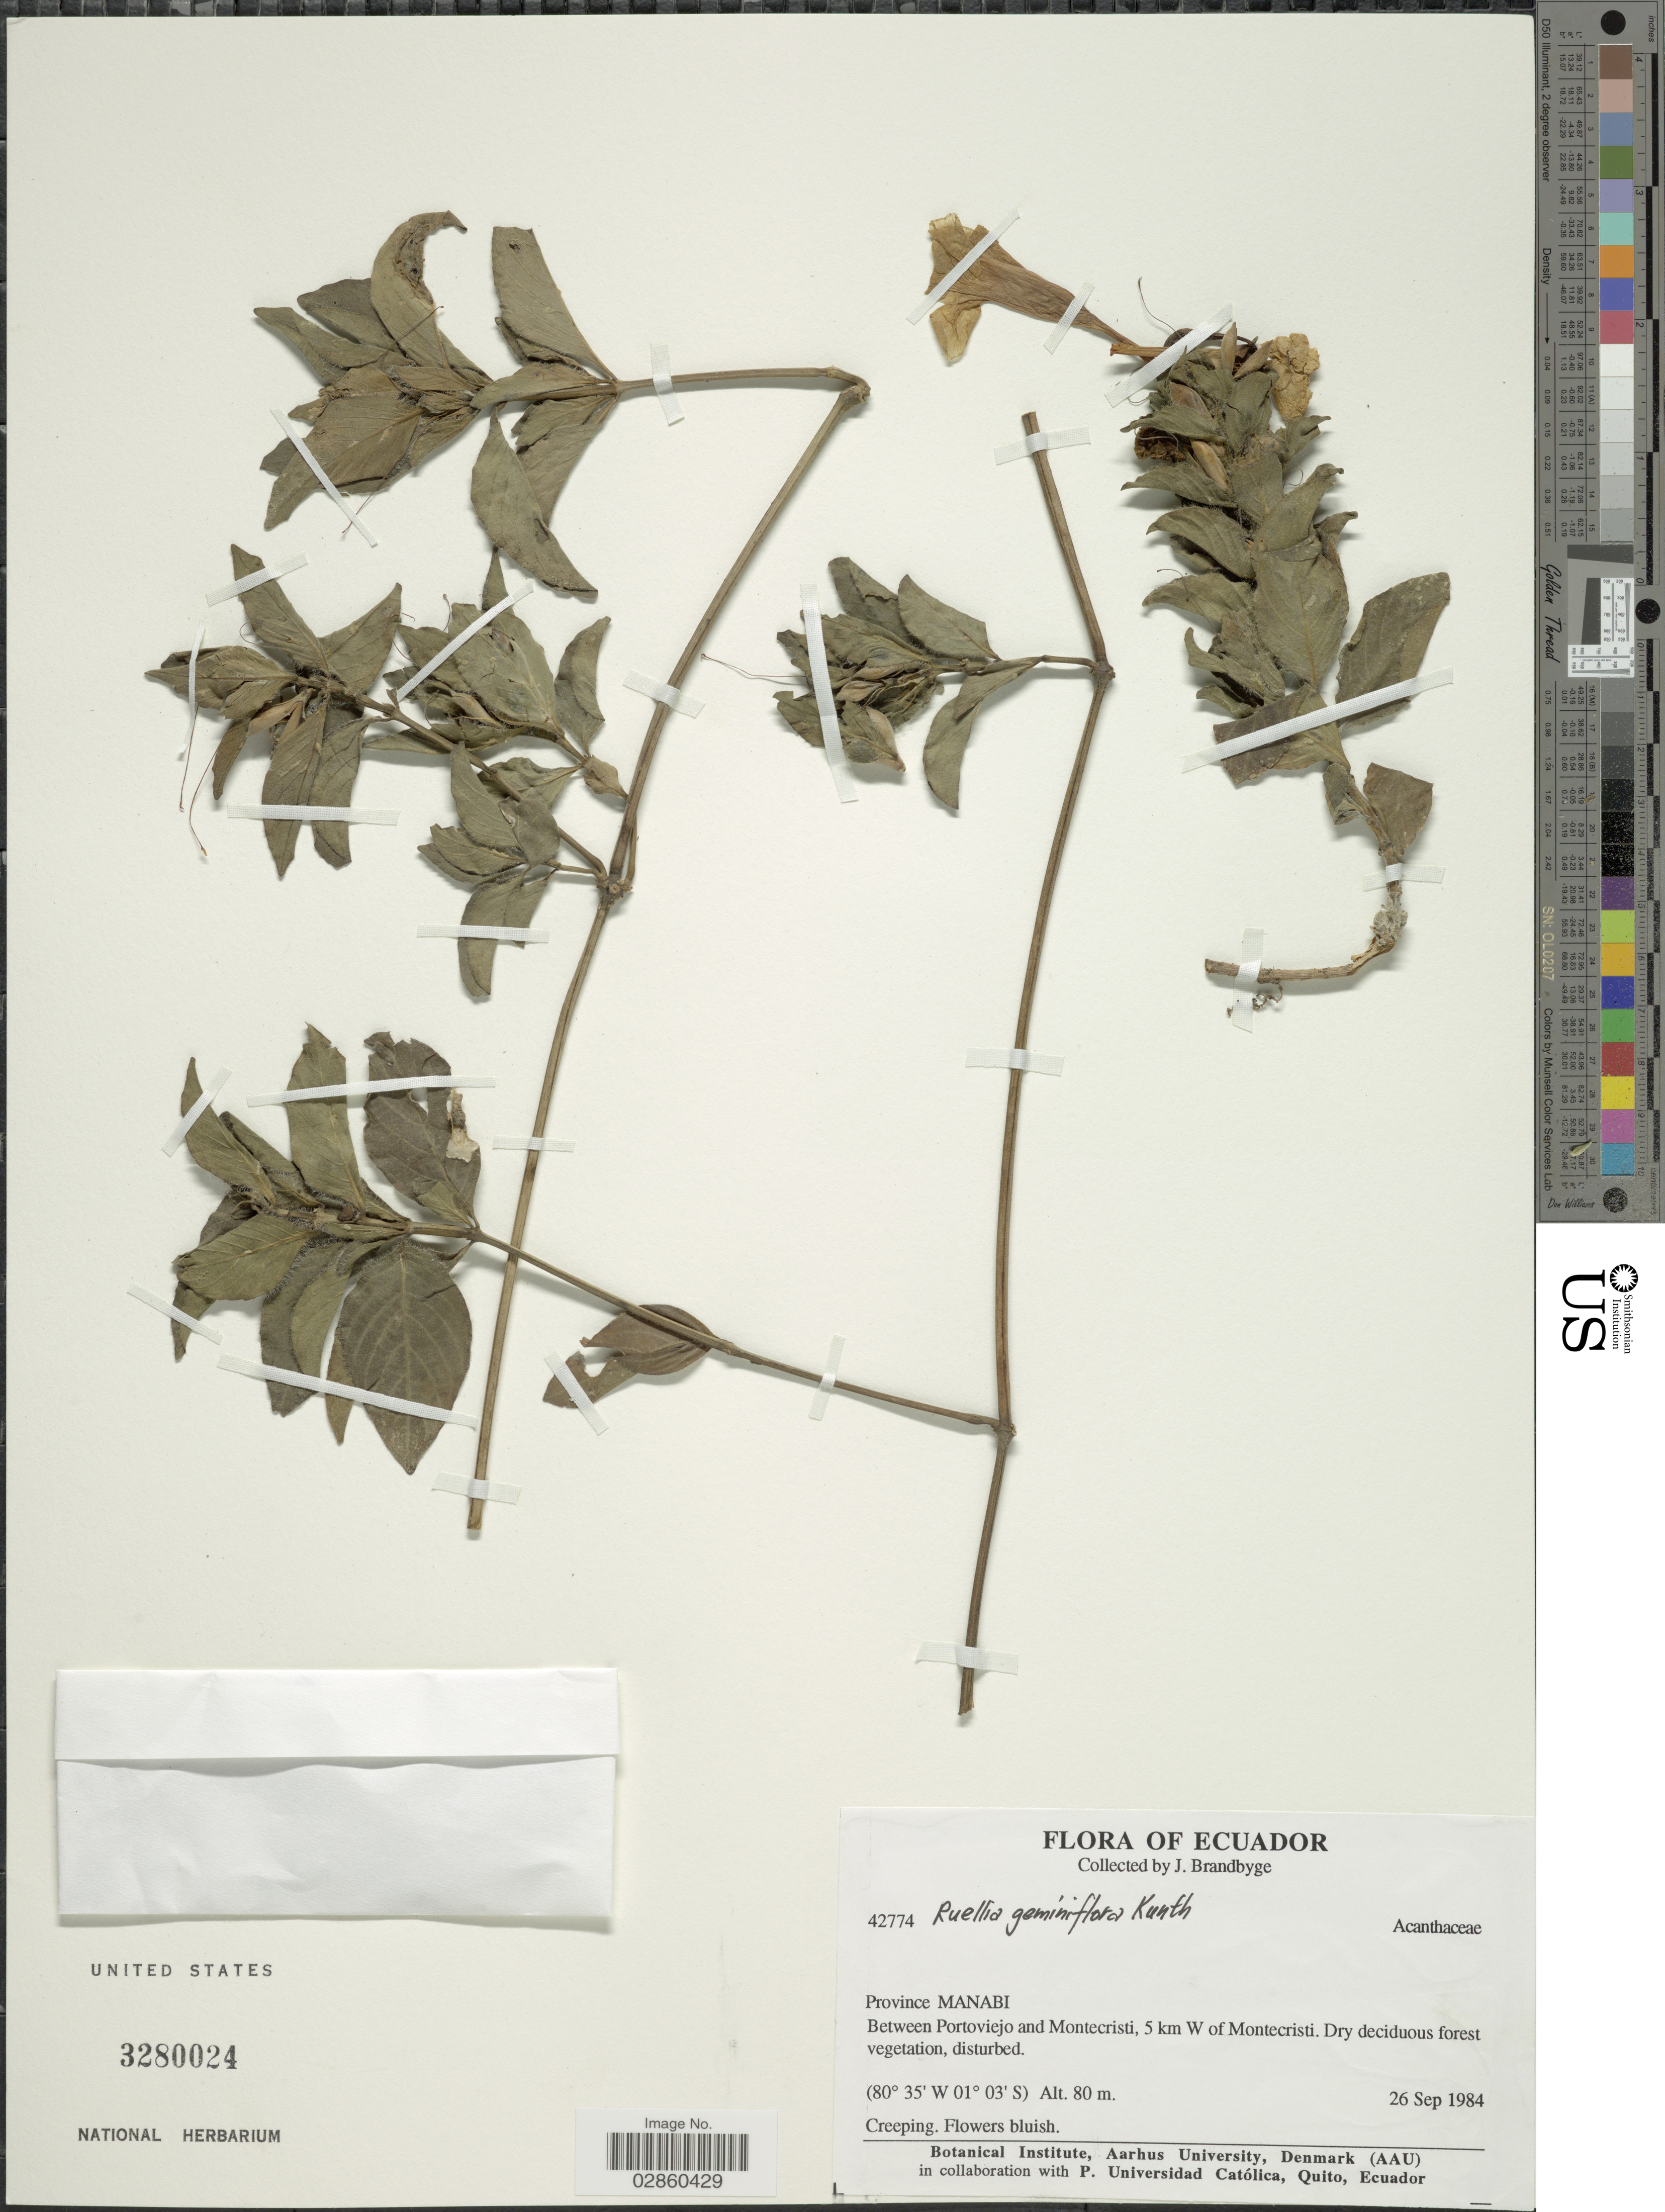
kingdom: Plantae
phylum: Tracheophyta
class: Magnoliopsida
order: Lamiales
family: Acanthaceae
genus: Ruellia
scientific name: Ruellia geminiflora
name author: Kunth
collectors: J. Brandbyge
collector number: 42774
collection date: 1984-09-26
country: Ecuador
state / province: Manabí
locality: Between Portoviejo and Montecristi, 5 km W of Montecristi.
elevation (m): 80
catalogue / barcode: US 3280024